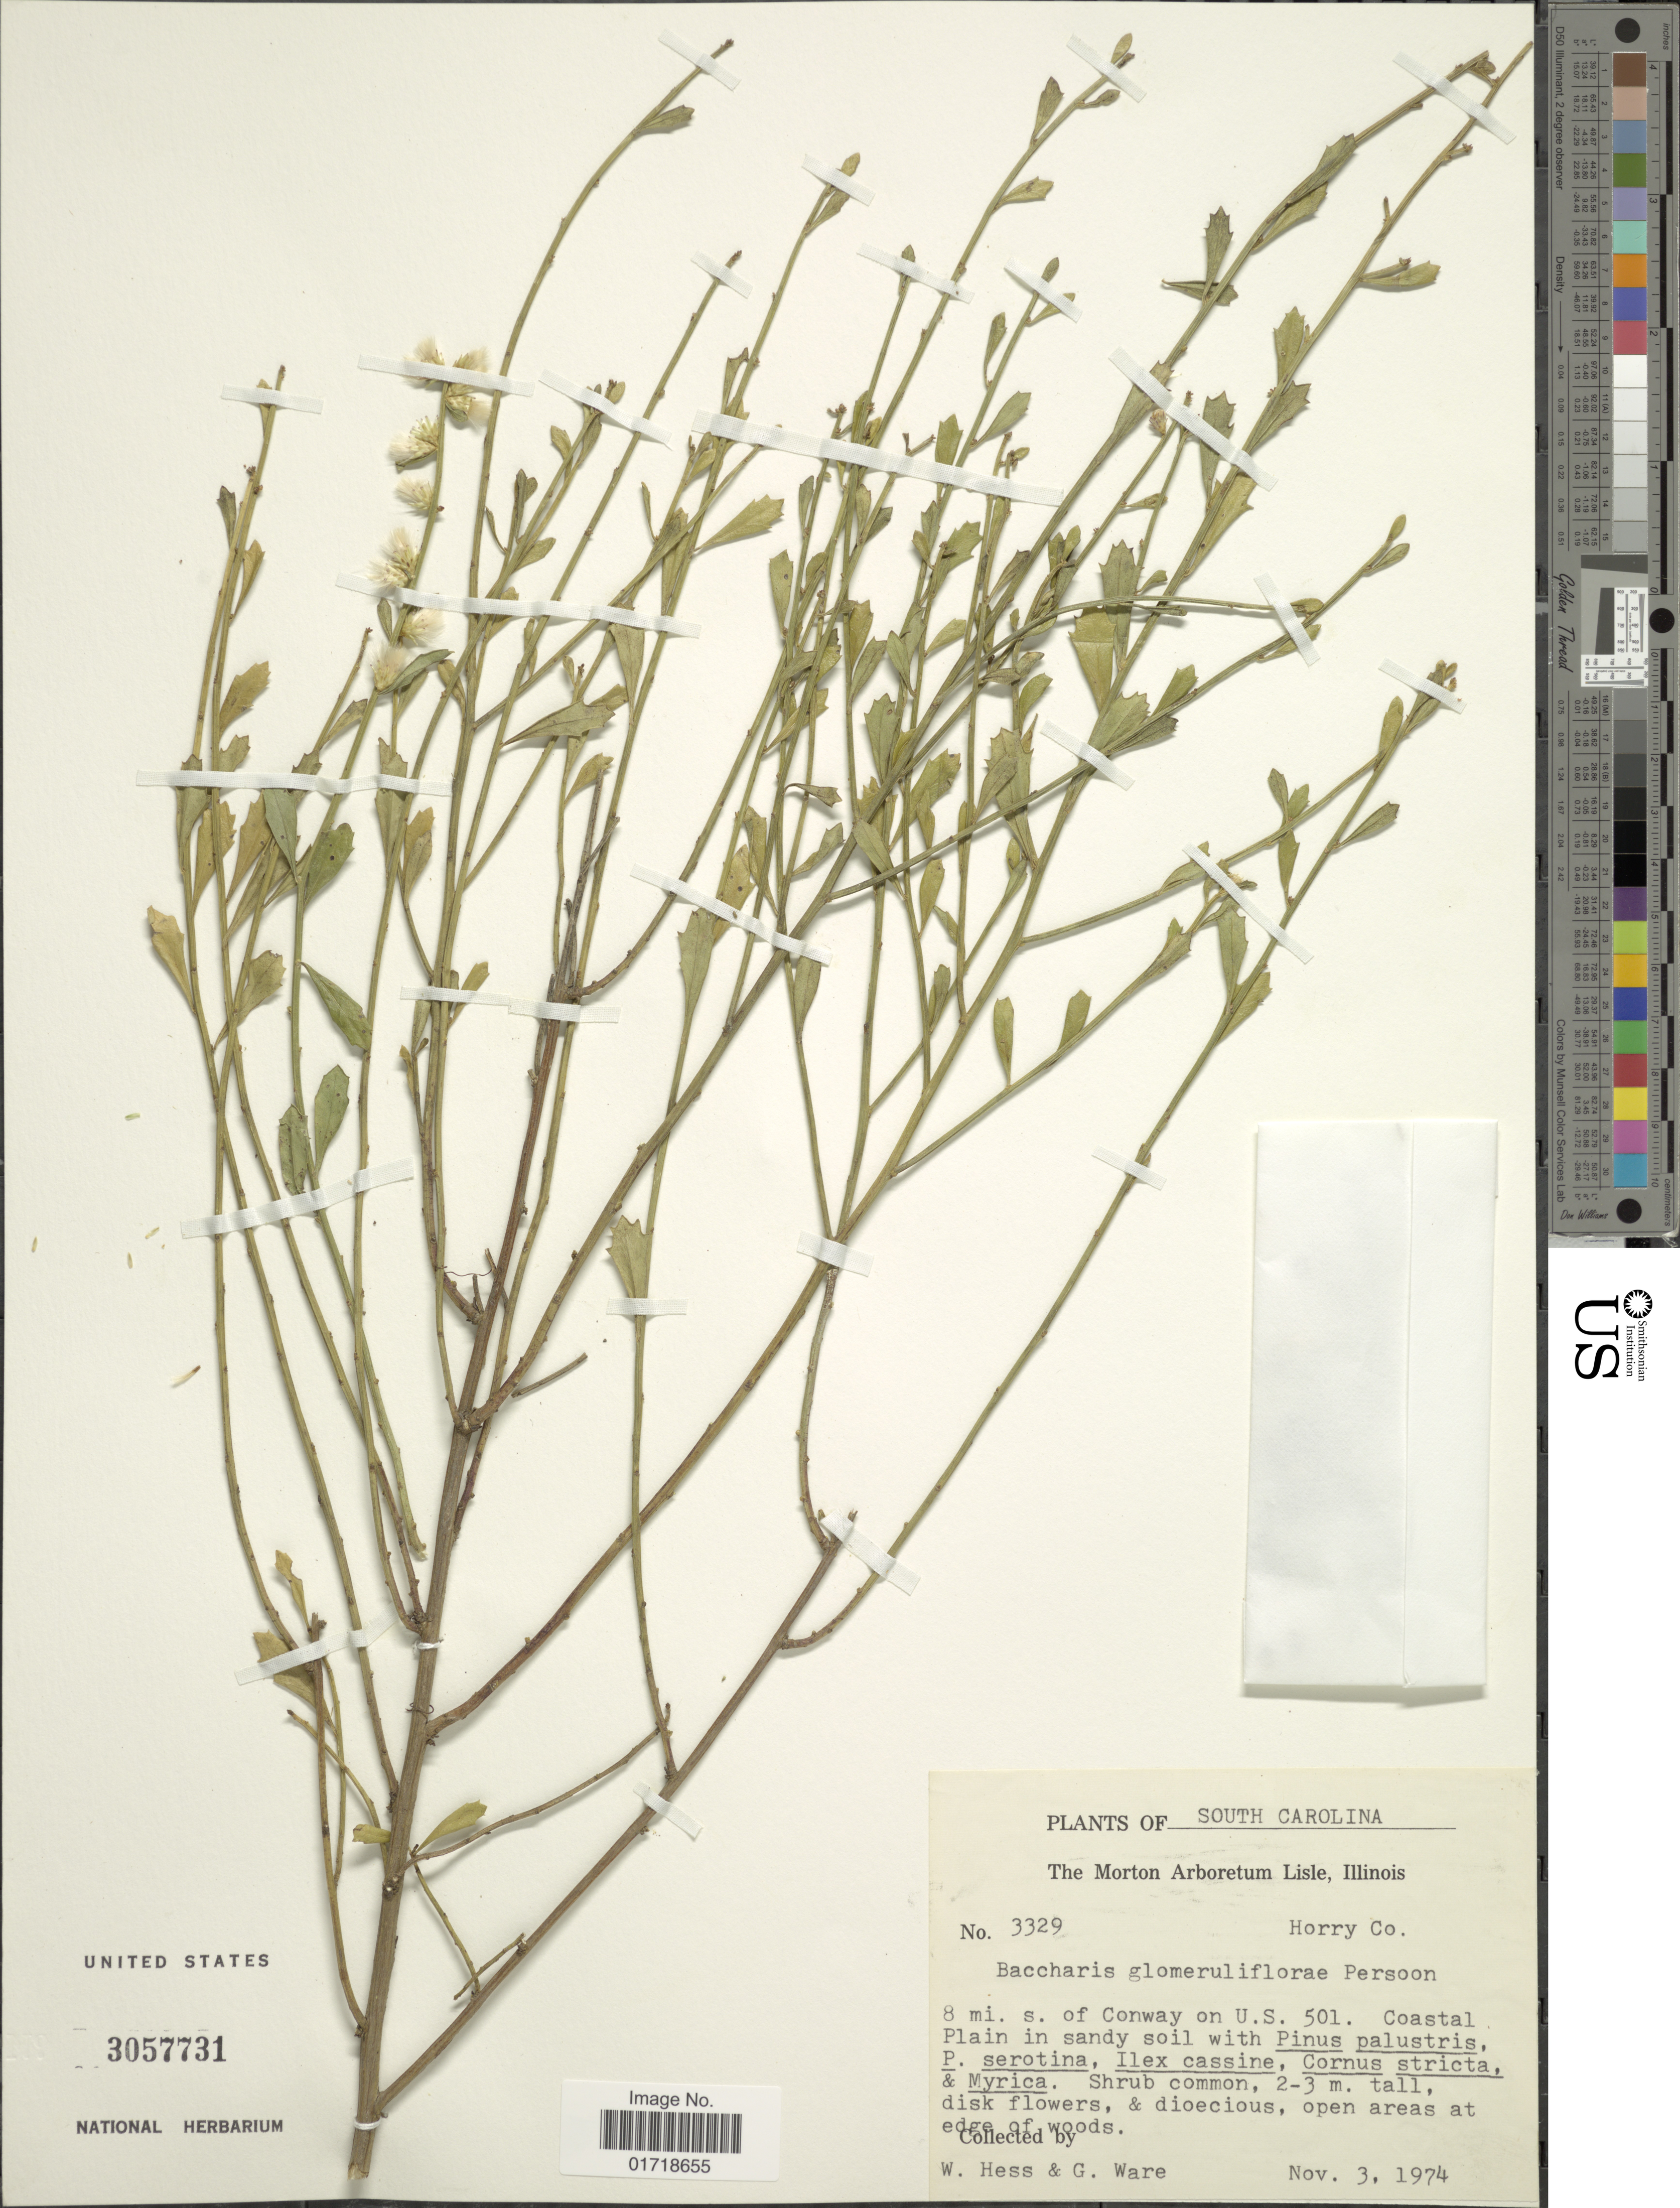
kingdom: Plantae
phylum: Tracheophyta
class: Magnoliopsida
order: Asterales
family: Asteraceae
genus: Baccharis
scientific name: Baccharis glomeruliflora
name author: Pers.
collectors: W. Hess & G. Ware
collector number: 3329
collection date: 1974-11-03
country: United States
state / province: South Carolina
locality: Horry Co. 8 mi S. of Conway on U.S. 501. Coastal Plain in sandy soil..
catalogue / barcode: US 3057731